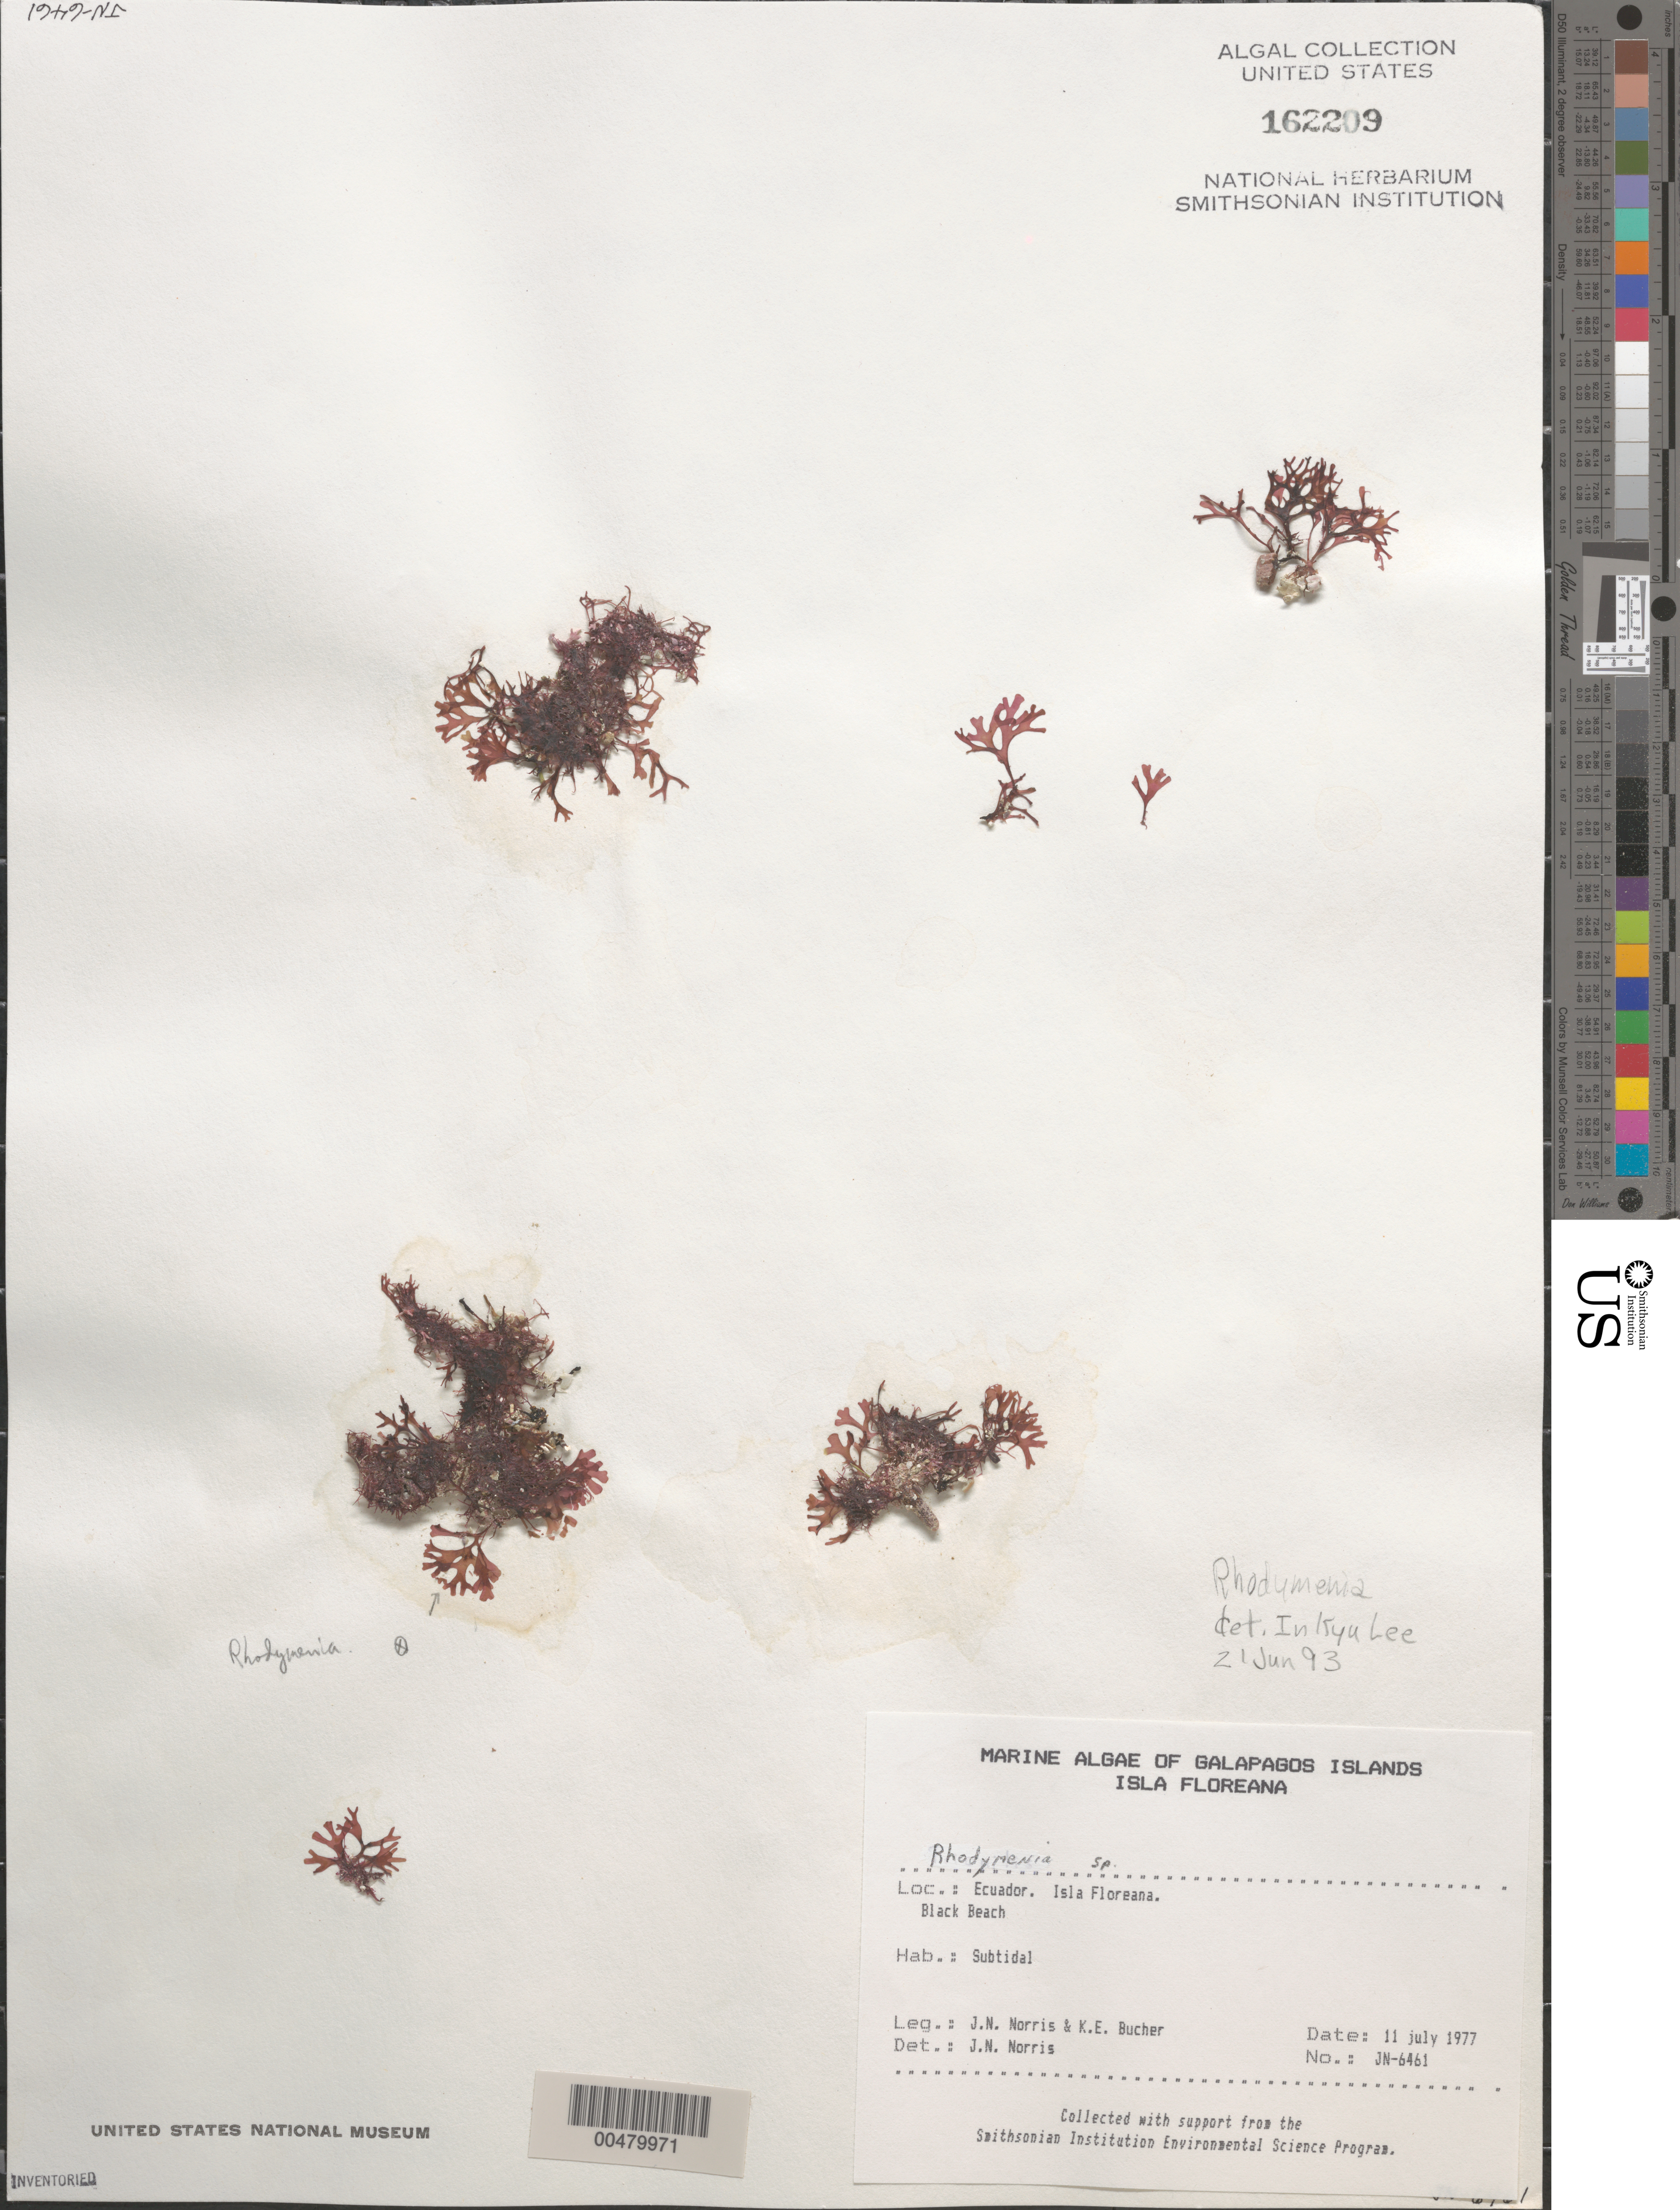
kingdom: Plantae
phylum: Rhodophyta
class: Florideophyceae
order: Rhodymeniales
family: Rhodymeniaceae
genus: Rhodymenia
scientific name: Rhodymenia sp.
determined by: Lee, I. K.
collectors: J. N. Norris & K. E. Bucher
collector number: JN-6461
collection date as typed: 11 Jul 1977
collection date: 1977-07-11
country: Ecuador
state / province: Colón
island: Floreana [Charles, Santa Maria]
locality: Black Beach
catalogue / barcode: US 162209